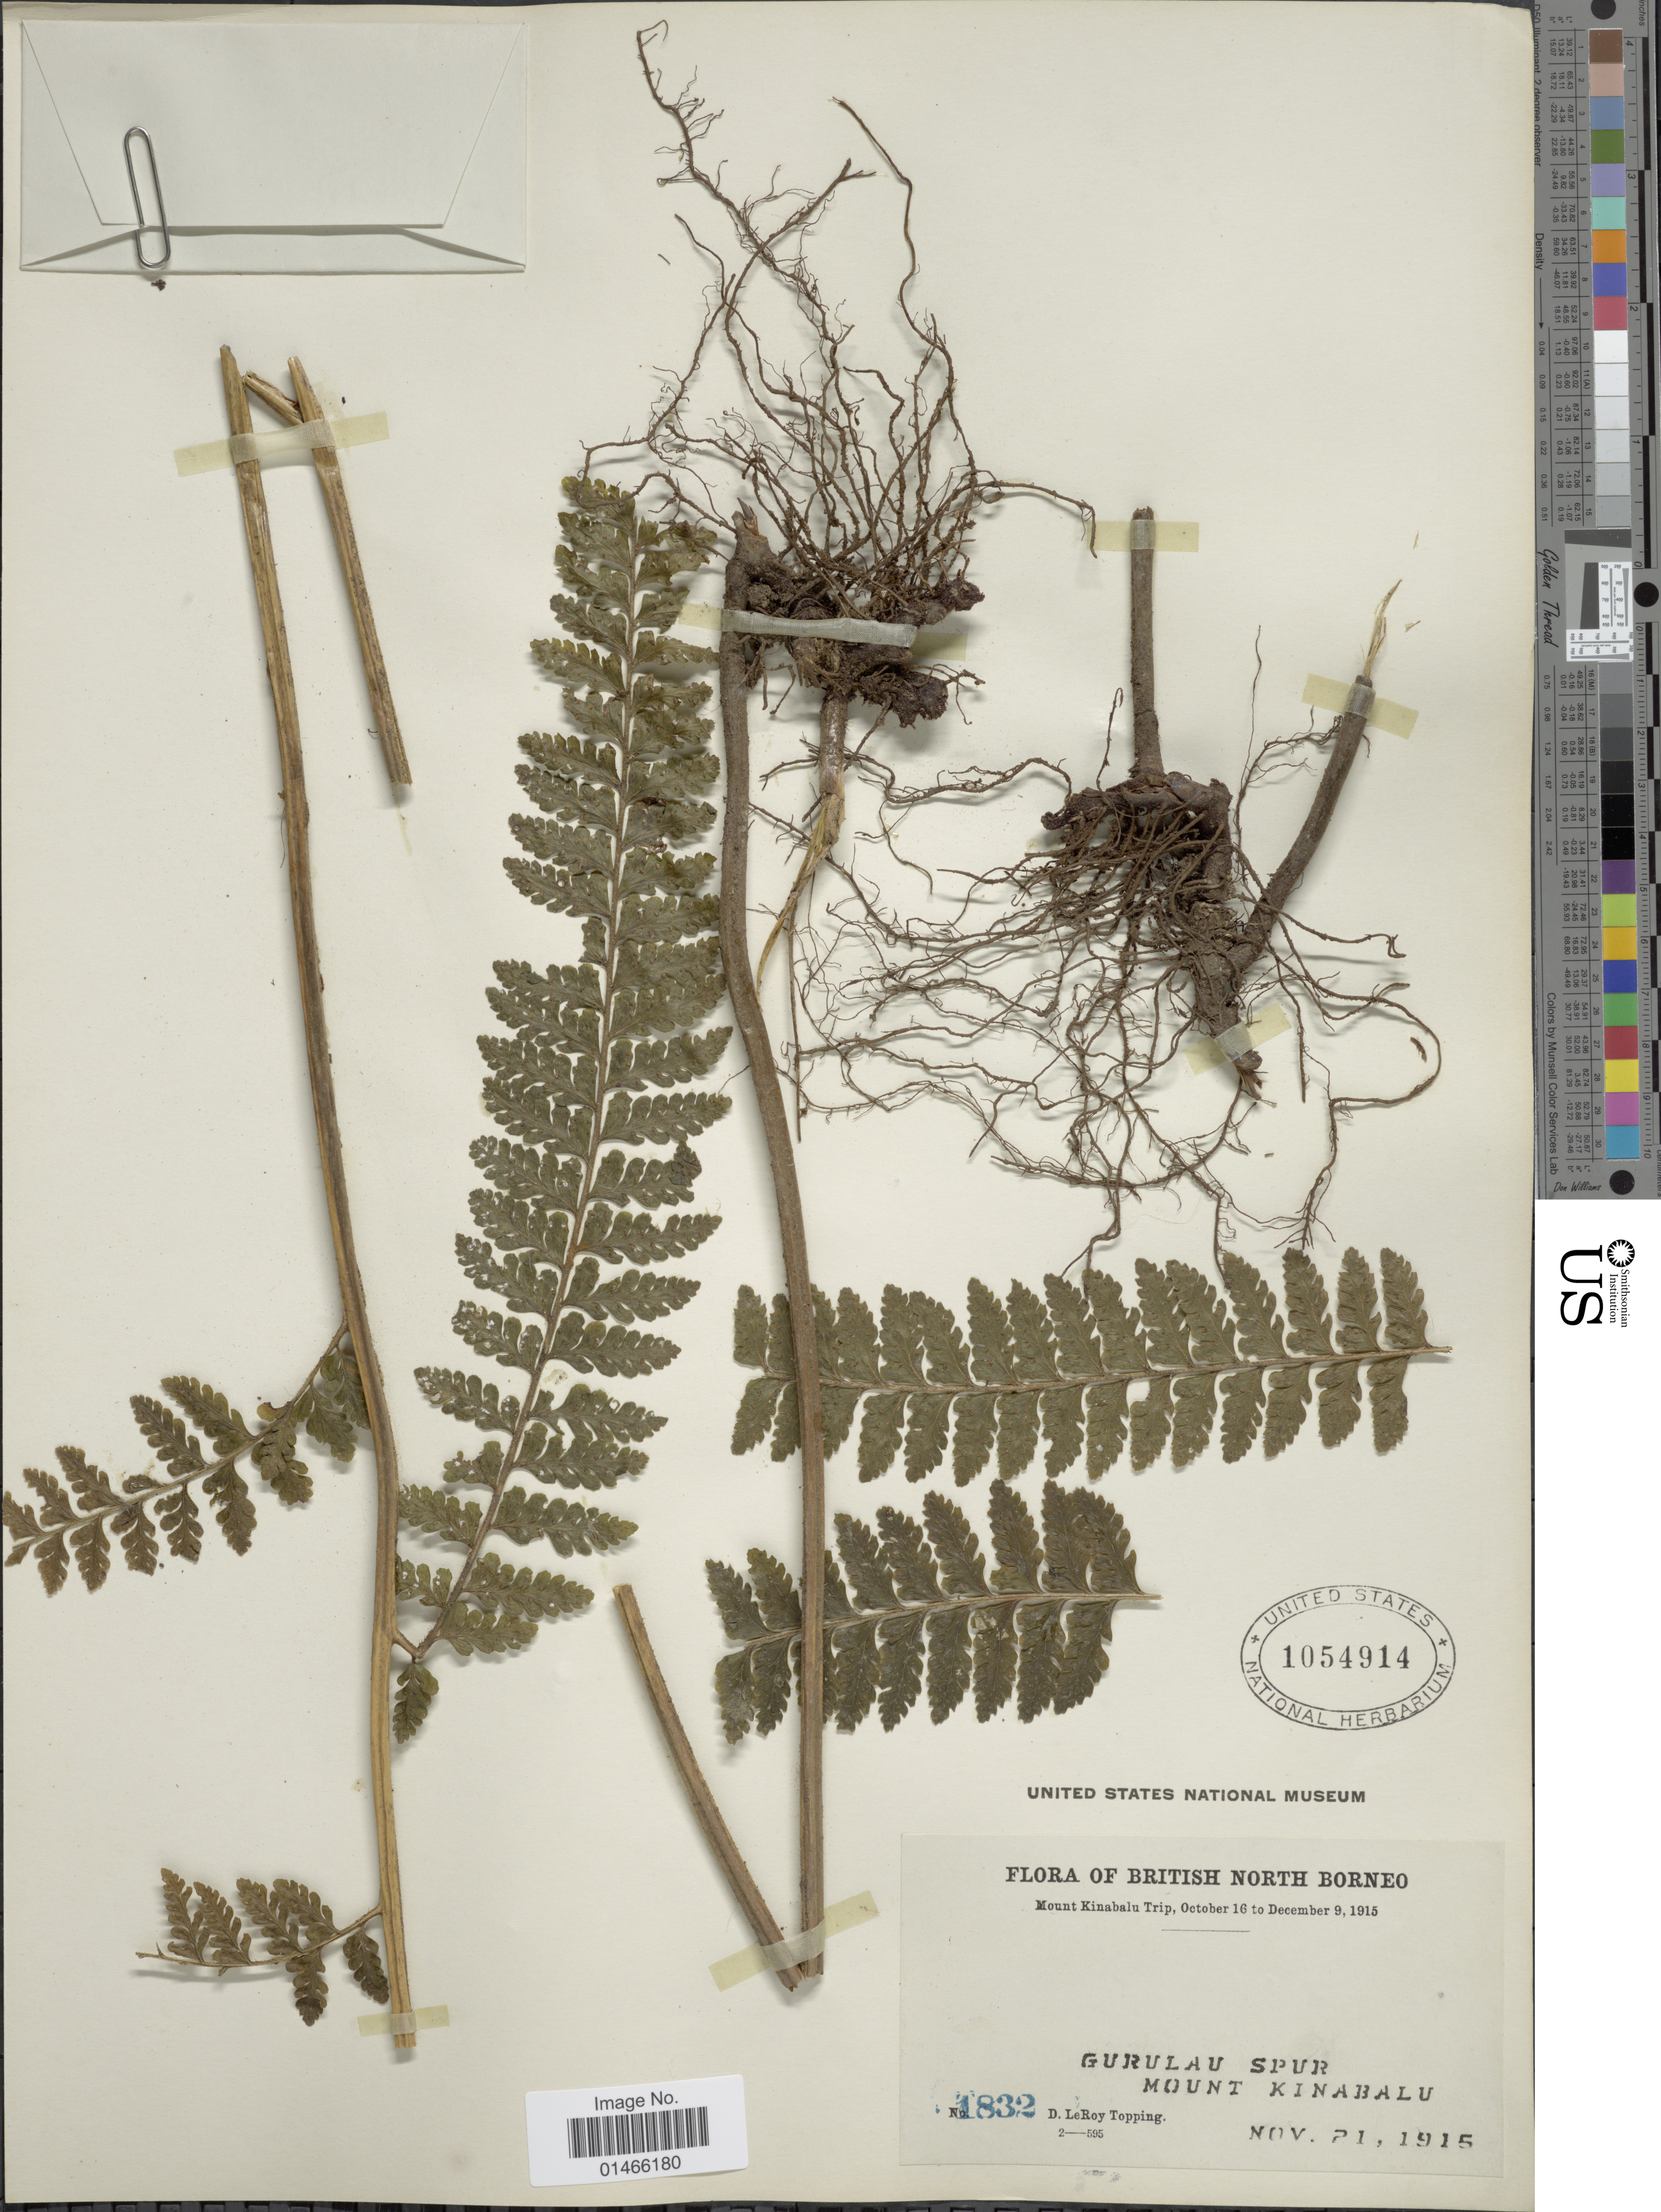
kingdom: Plantae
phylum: Tracheophyta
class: Polypodiopsida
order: Polypodiales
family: Dennstaedtiaceae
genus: Microlepia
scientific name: Microlepia sp.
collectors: D. L. Topping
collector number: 1832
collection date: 1915-11-21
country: Malaysia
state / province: Sabah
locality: British North Borneo. Gurulau Spur. Mount Kinabalu.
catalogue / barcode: US 1054914